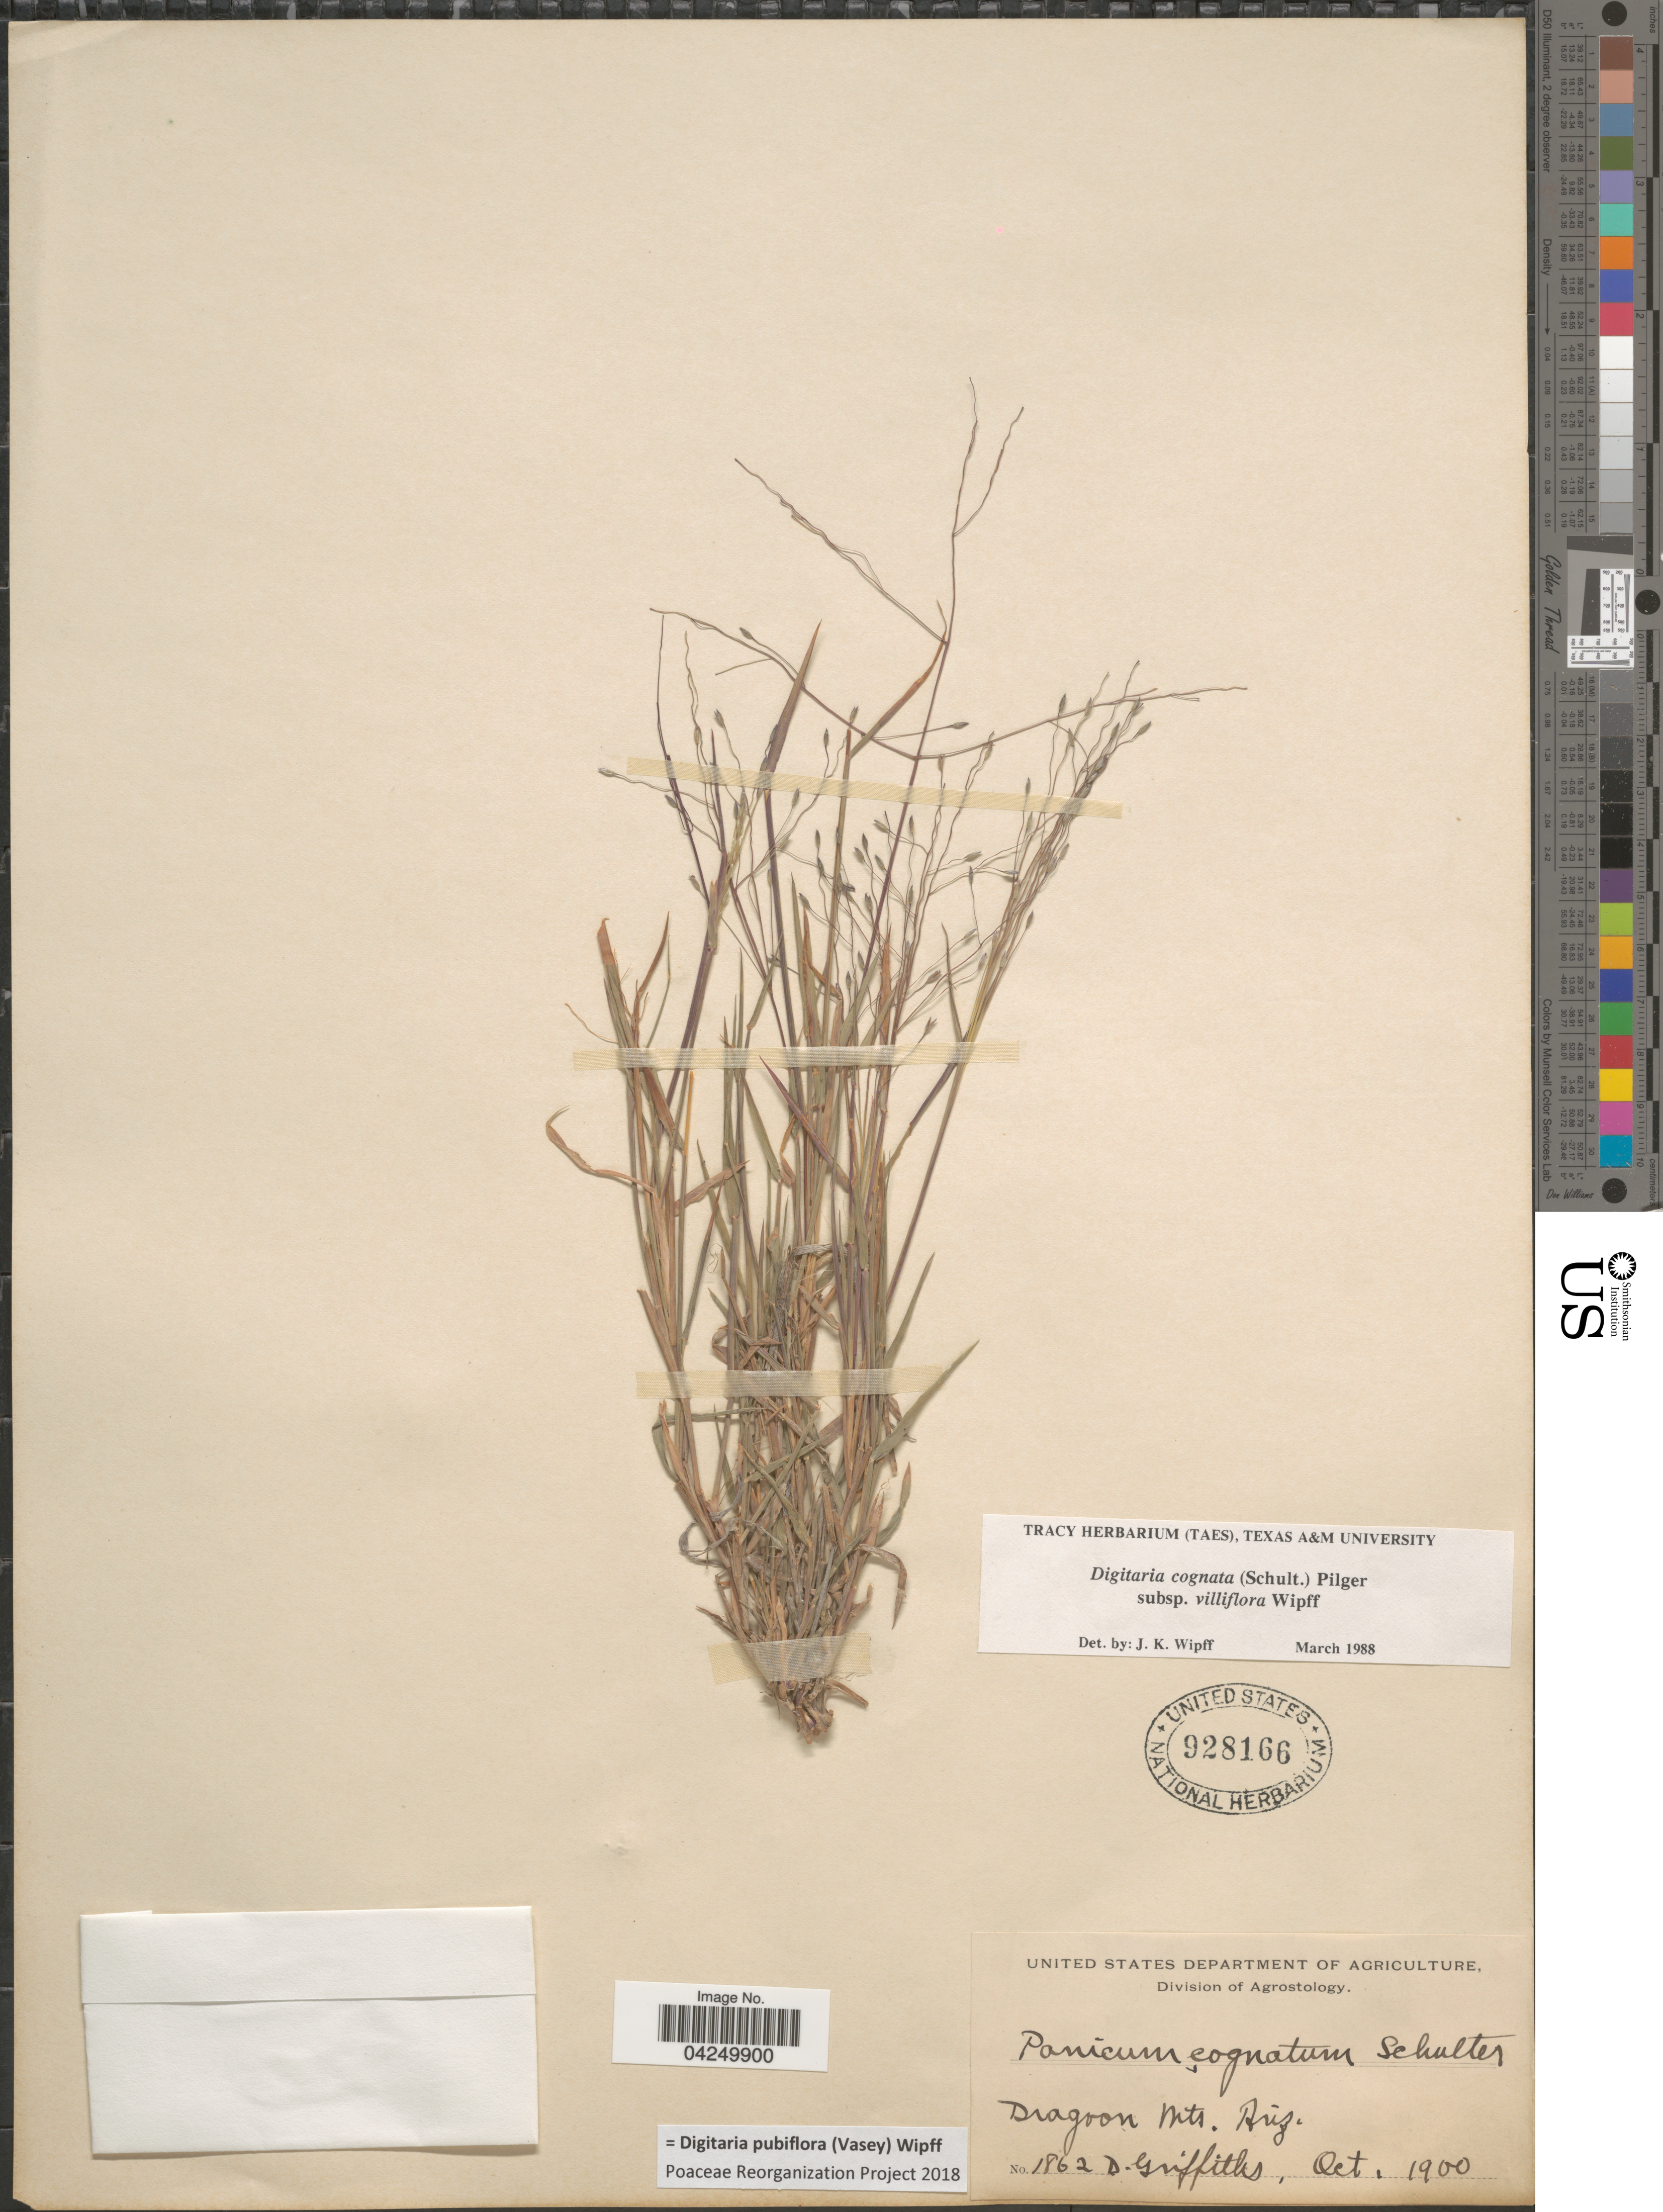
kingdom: Plantae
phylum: Tracheophyta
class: Liliopsida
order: Poales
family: Poaceae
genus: Digitaria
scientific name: Digitaria pubiflora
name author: (Vasey) Wipff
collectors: D. Griffiths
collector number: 1862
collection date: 1900-10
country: United States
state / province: Arizona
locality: Dragoon Mts.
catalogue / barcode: US 928166